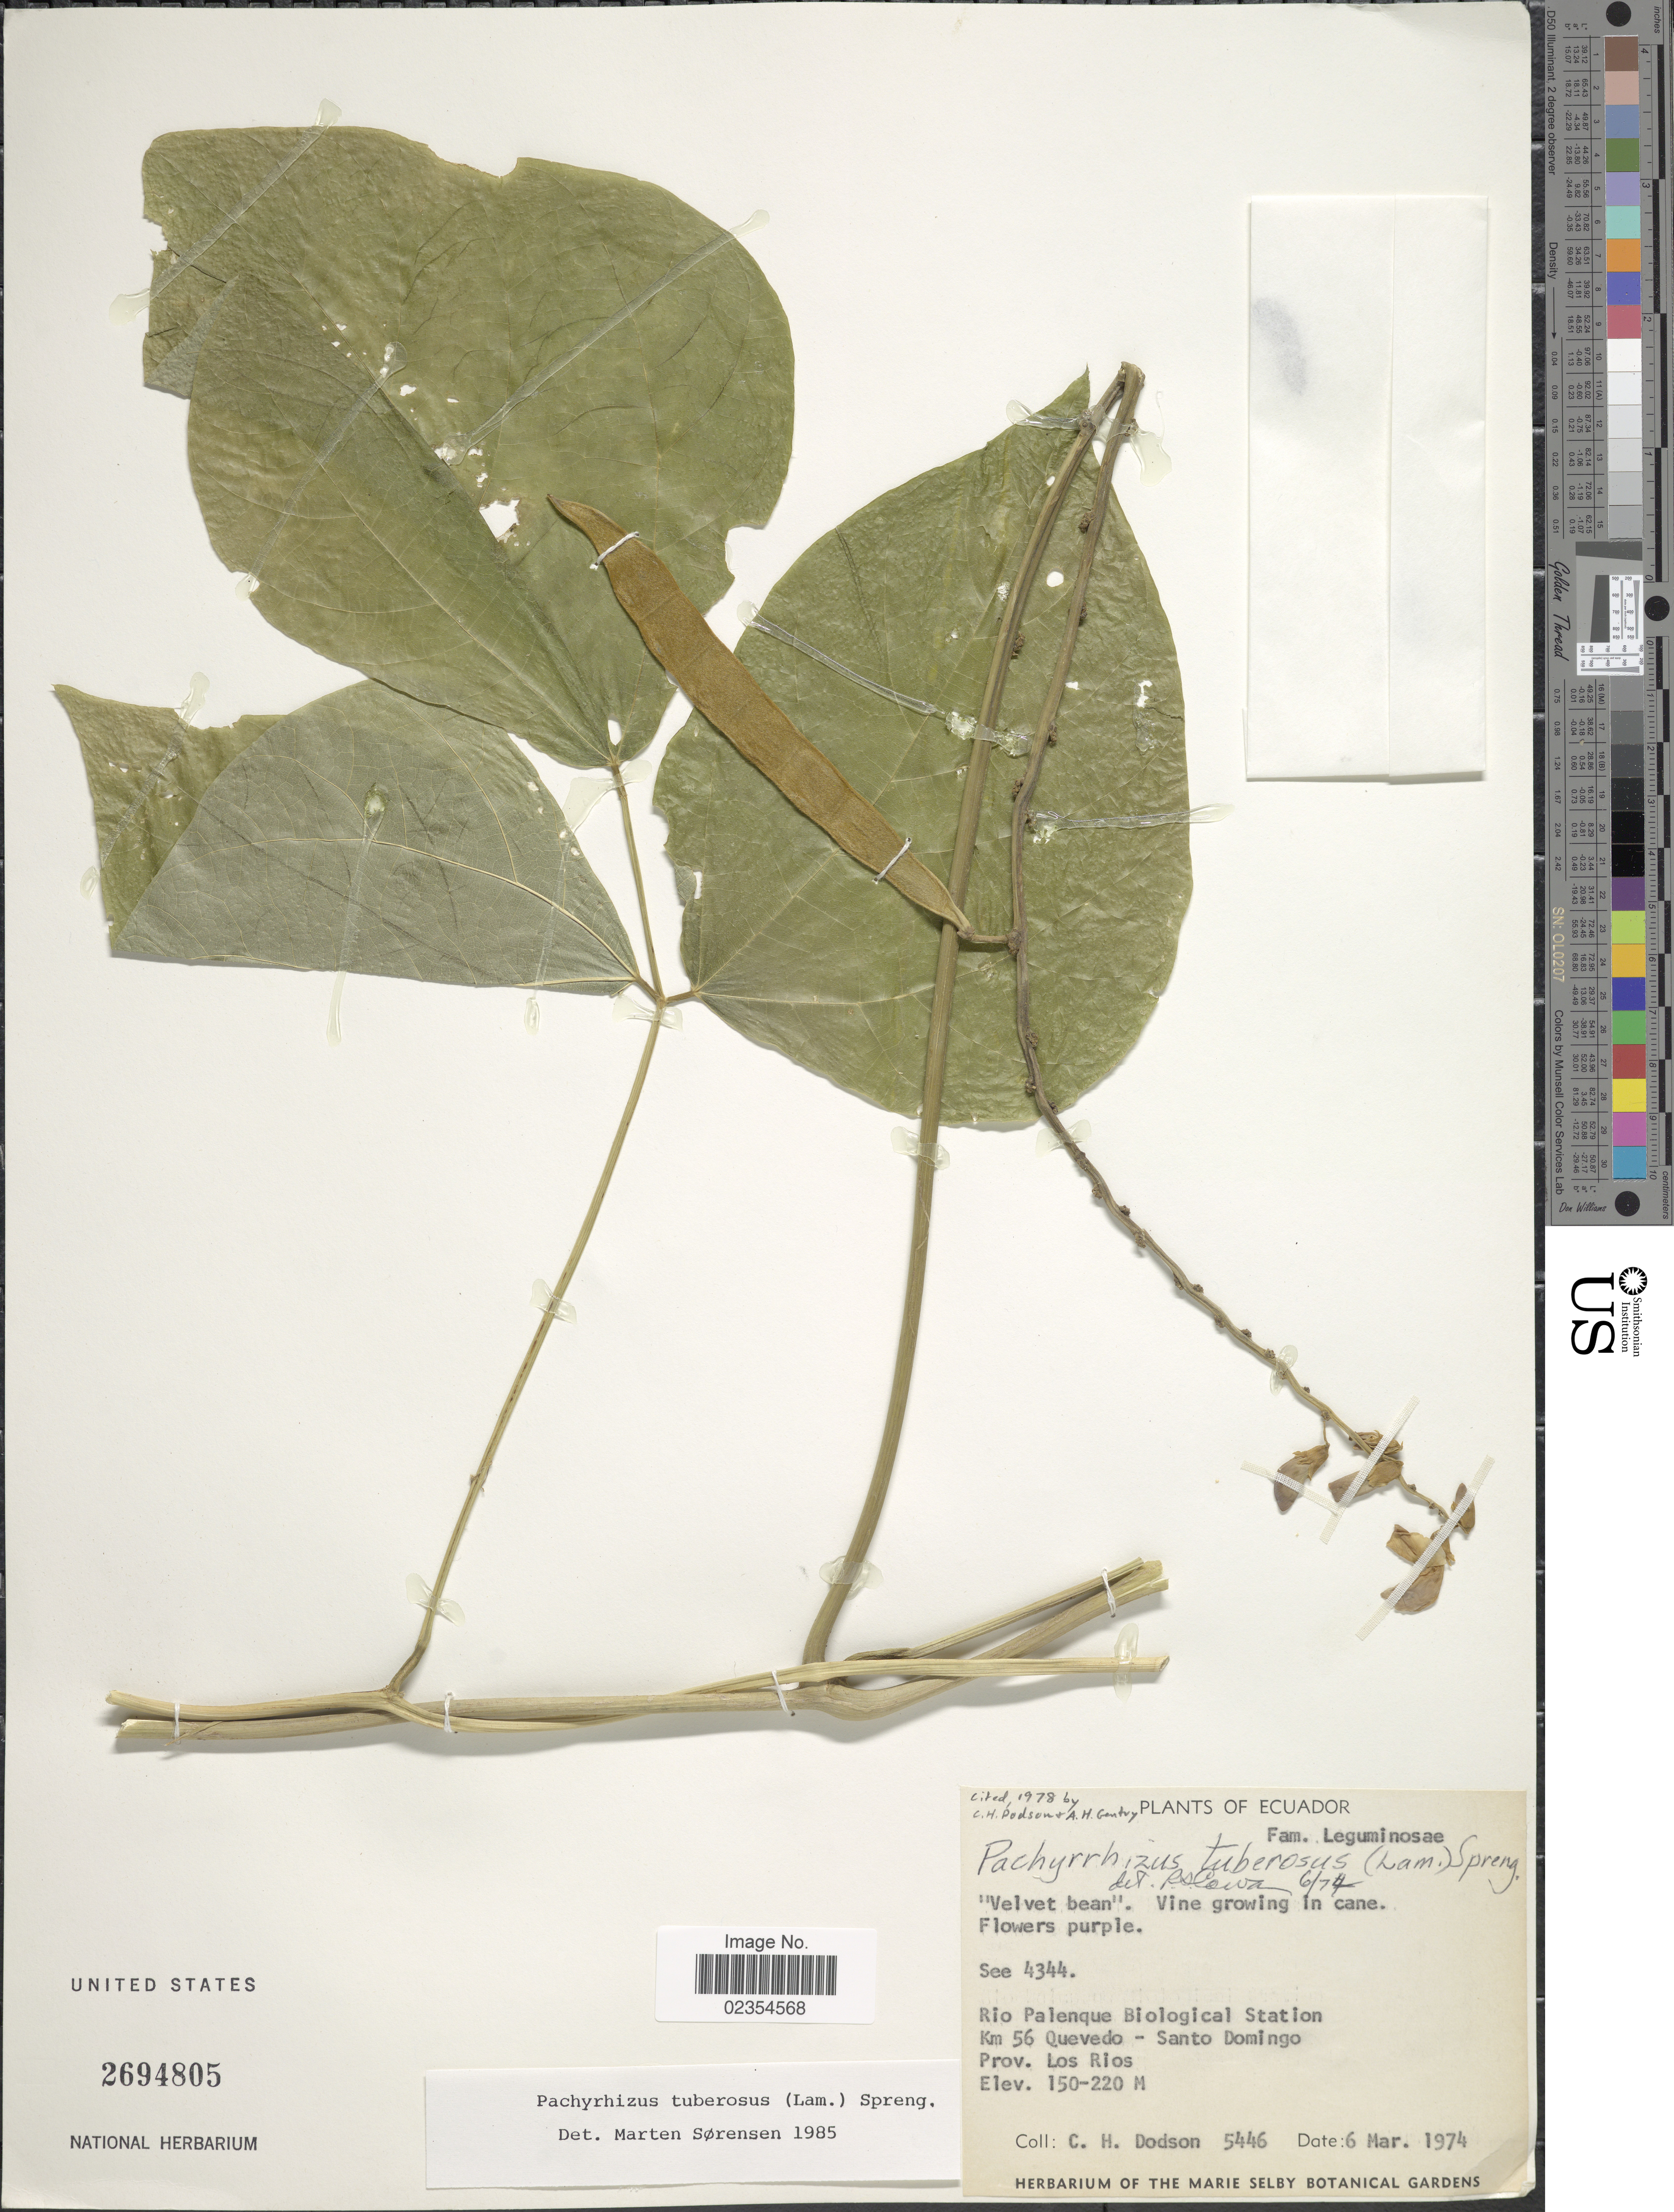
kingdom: Plantae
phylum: Tracheophyta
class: Magnoliopsida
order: Fabales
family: Fabaceae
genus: Pachyrhizus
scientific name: Pachyrhizus tuberosus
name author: (Lam.) Spreng.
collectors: C. H. Dodson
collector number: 5446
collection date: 1974-03-06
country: Ecuador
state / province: Los Ríos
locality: Rio Palenque Biological Station km 56 Quevedo - Santo Domingo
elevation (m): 150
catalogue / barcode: US 2694805